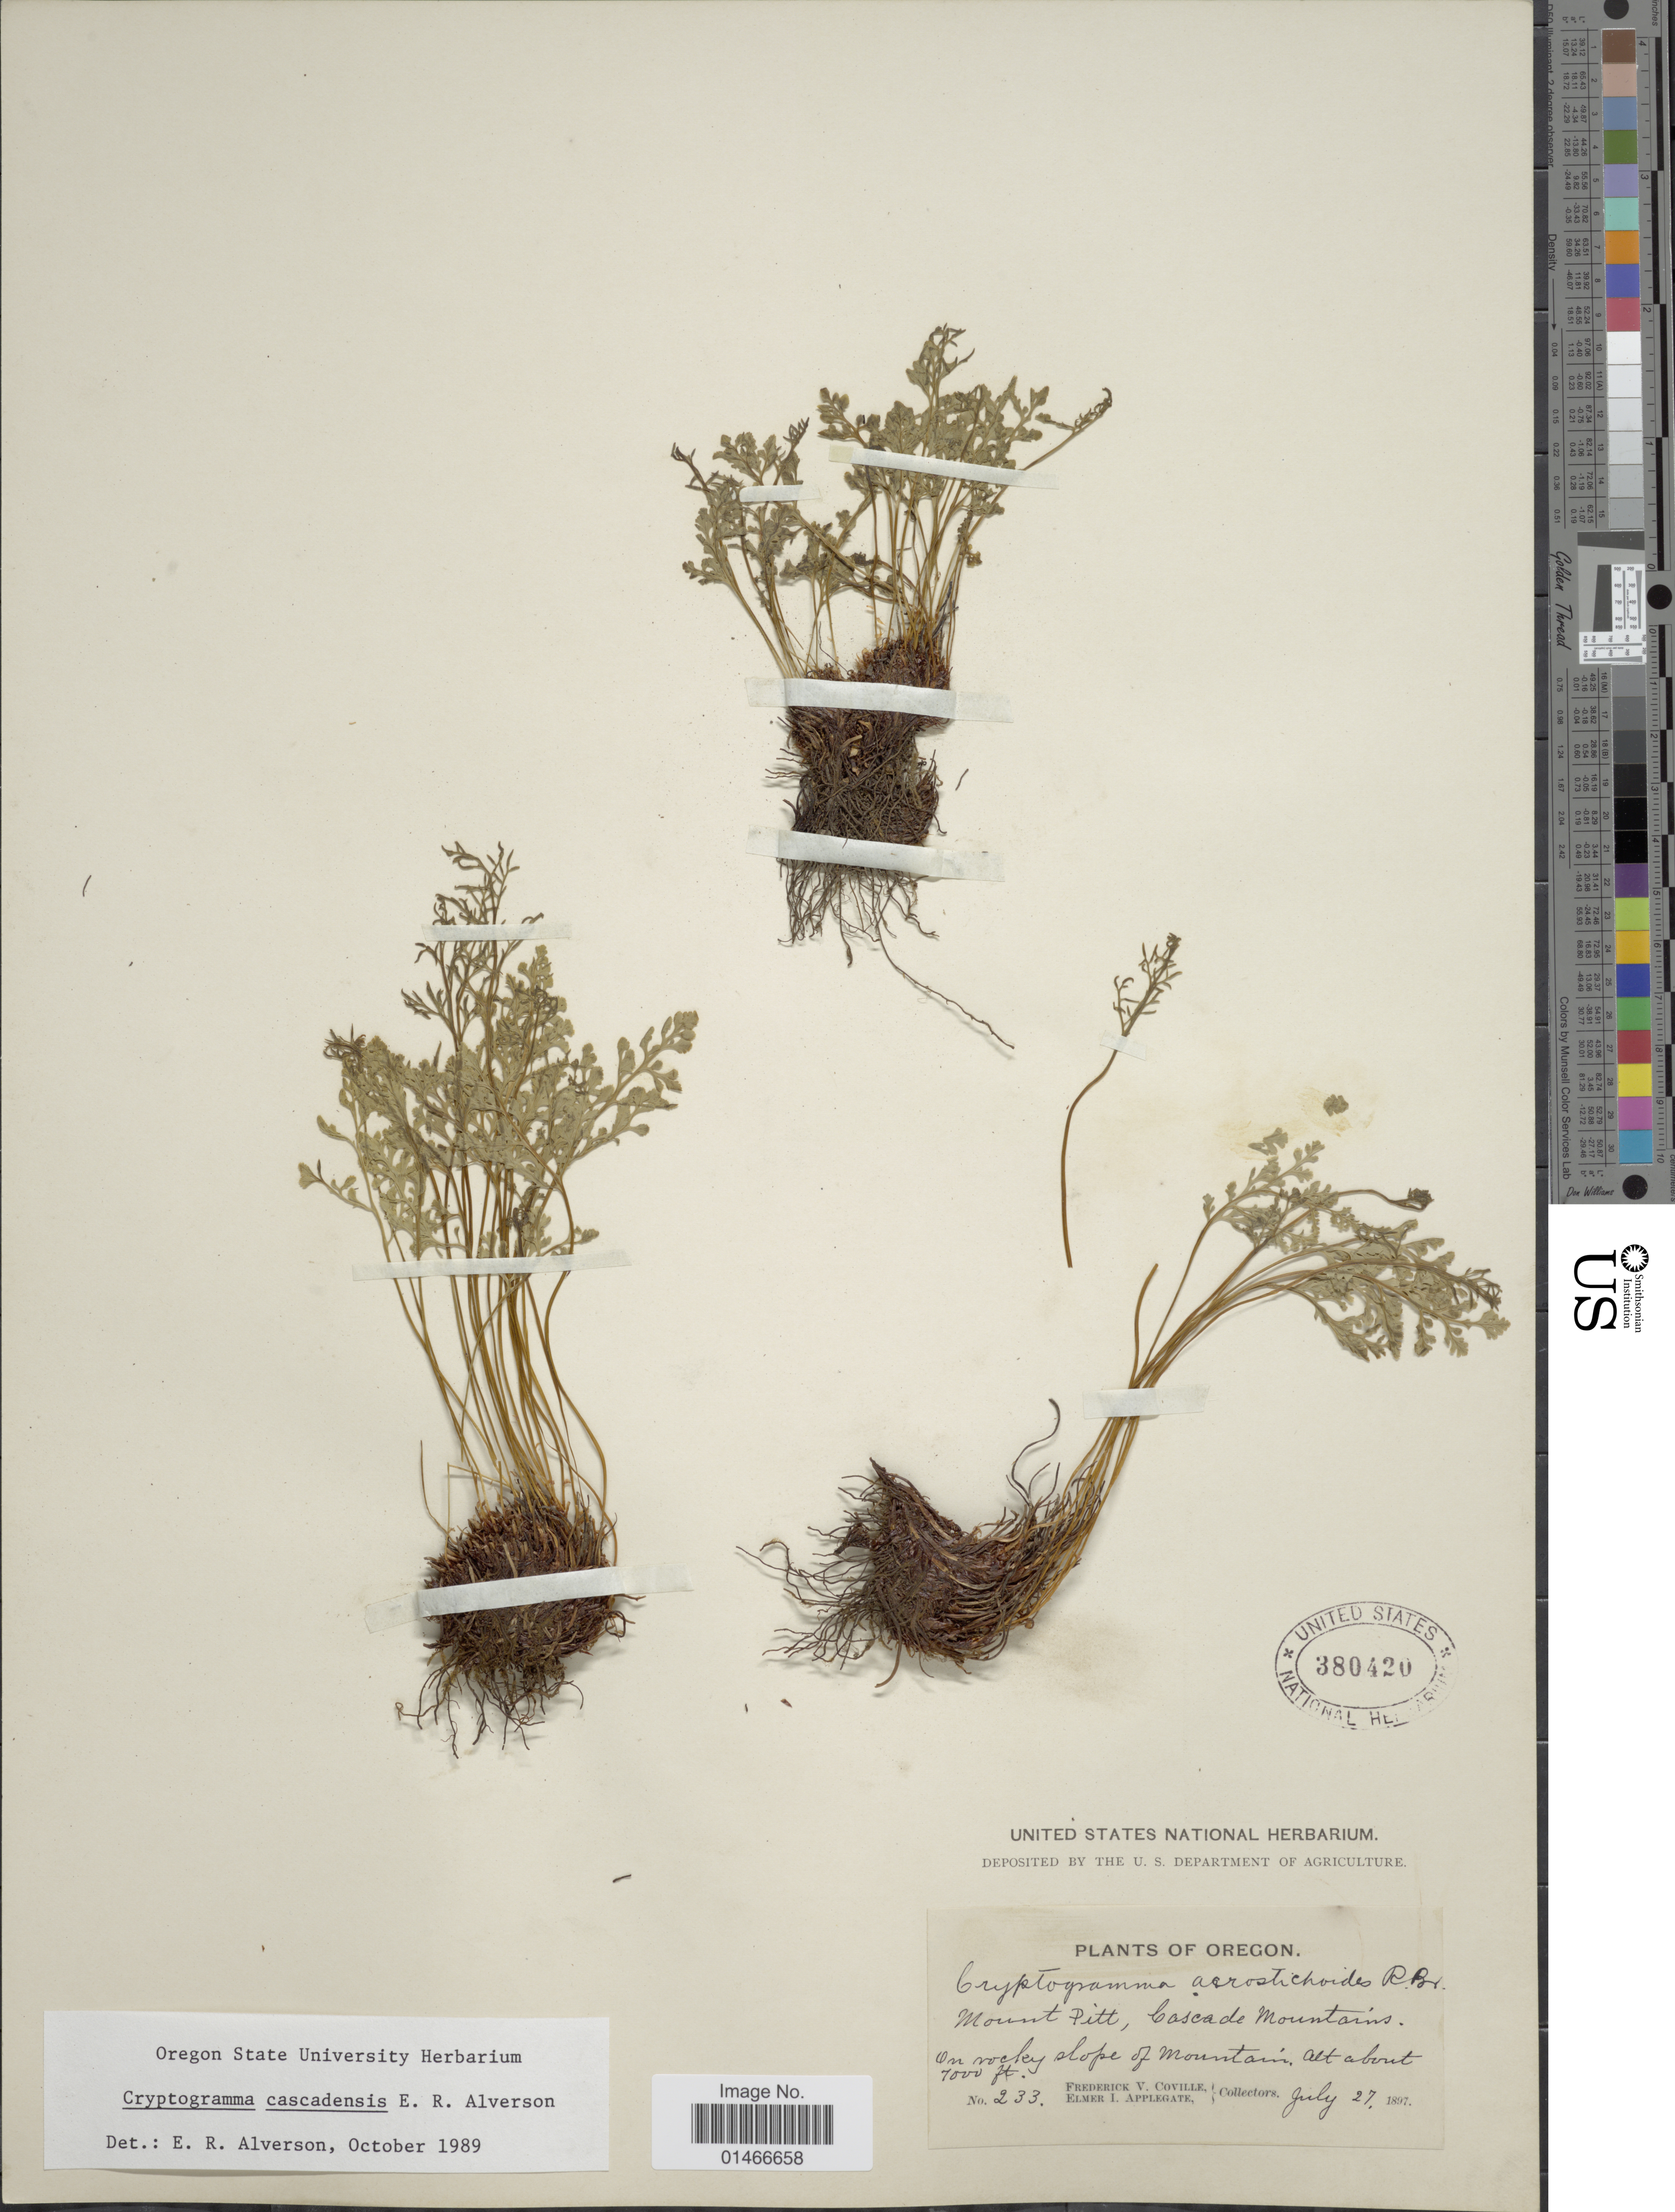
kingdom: Plantae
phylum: Tracheophyta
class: Polypodiopsida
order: Polypodiales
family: Pteridaceae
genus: Cryptogramma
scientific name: Cryptogramma cascadensis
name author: Alverson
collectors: F. V. Coville & E. I. Applegate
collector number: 233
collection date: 1897-07-27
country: United States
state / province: Oregon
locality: Mount Pitt, Cascade Mountains.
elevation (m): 2134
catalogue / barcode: US 380420